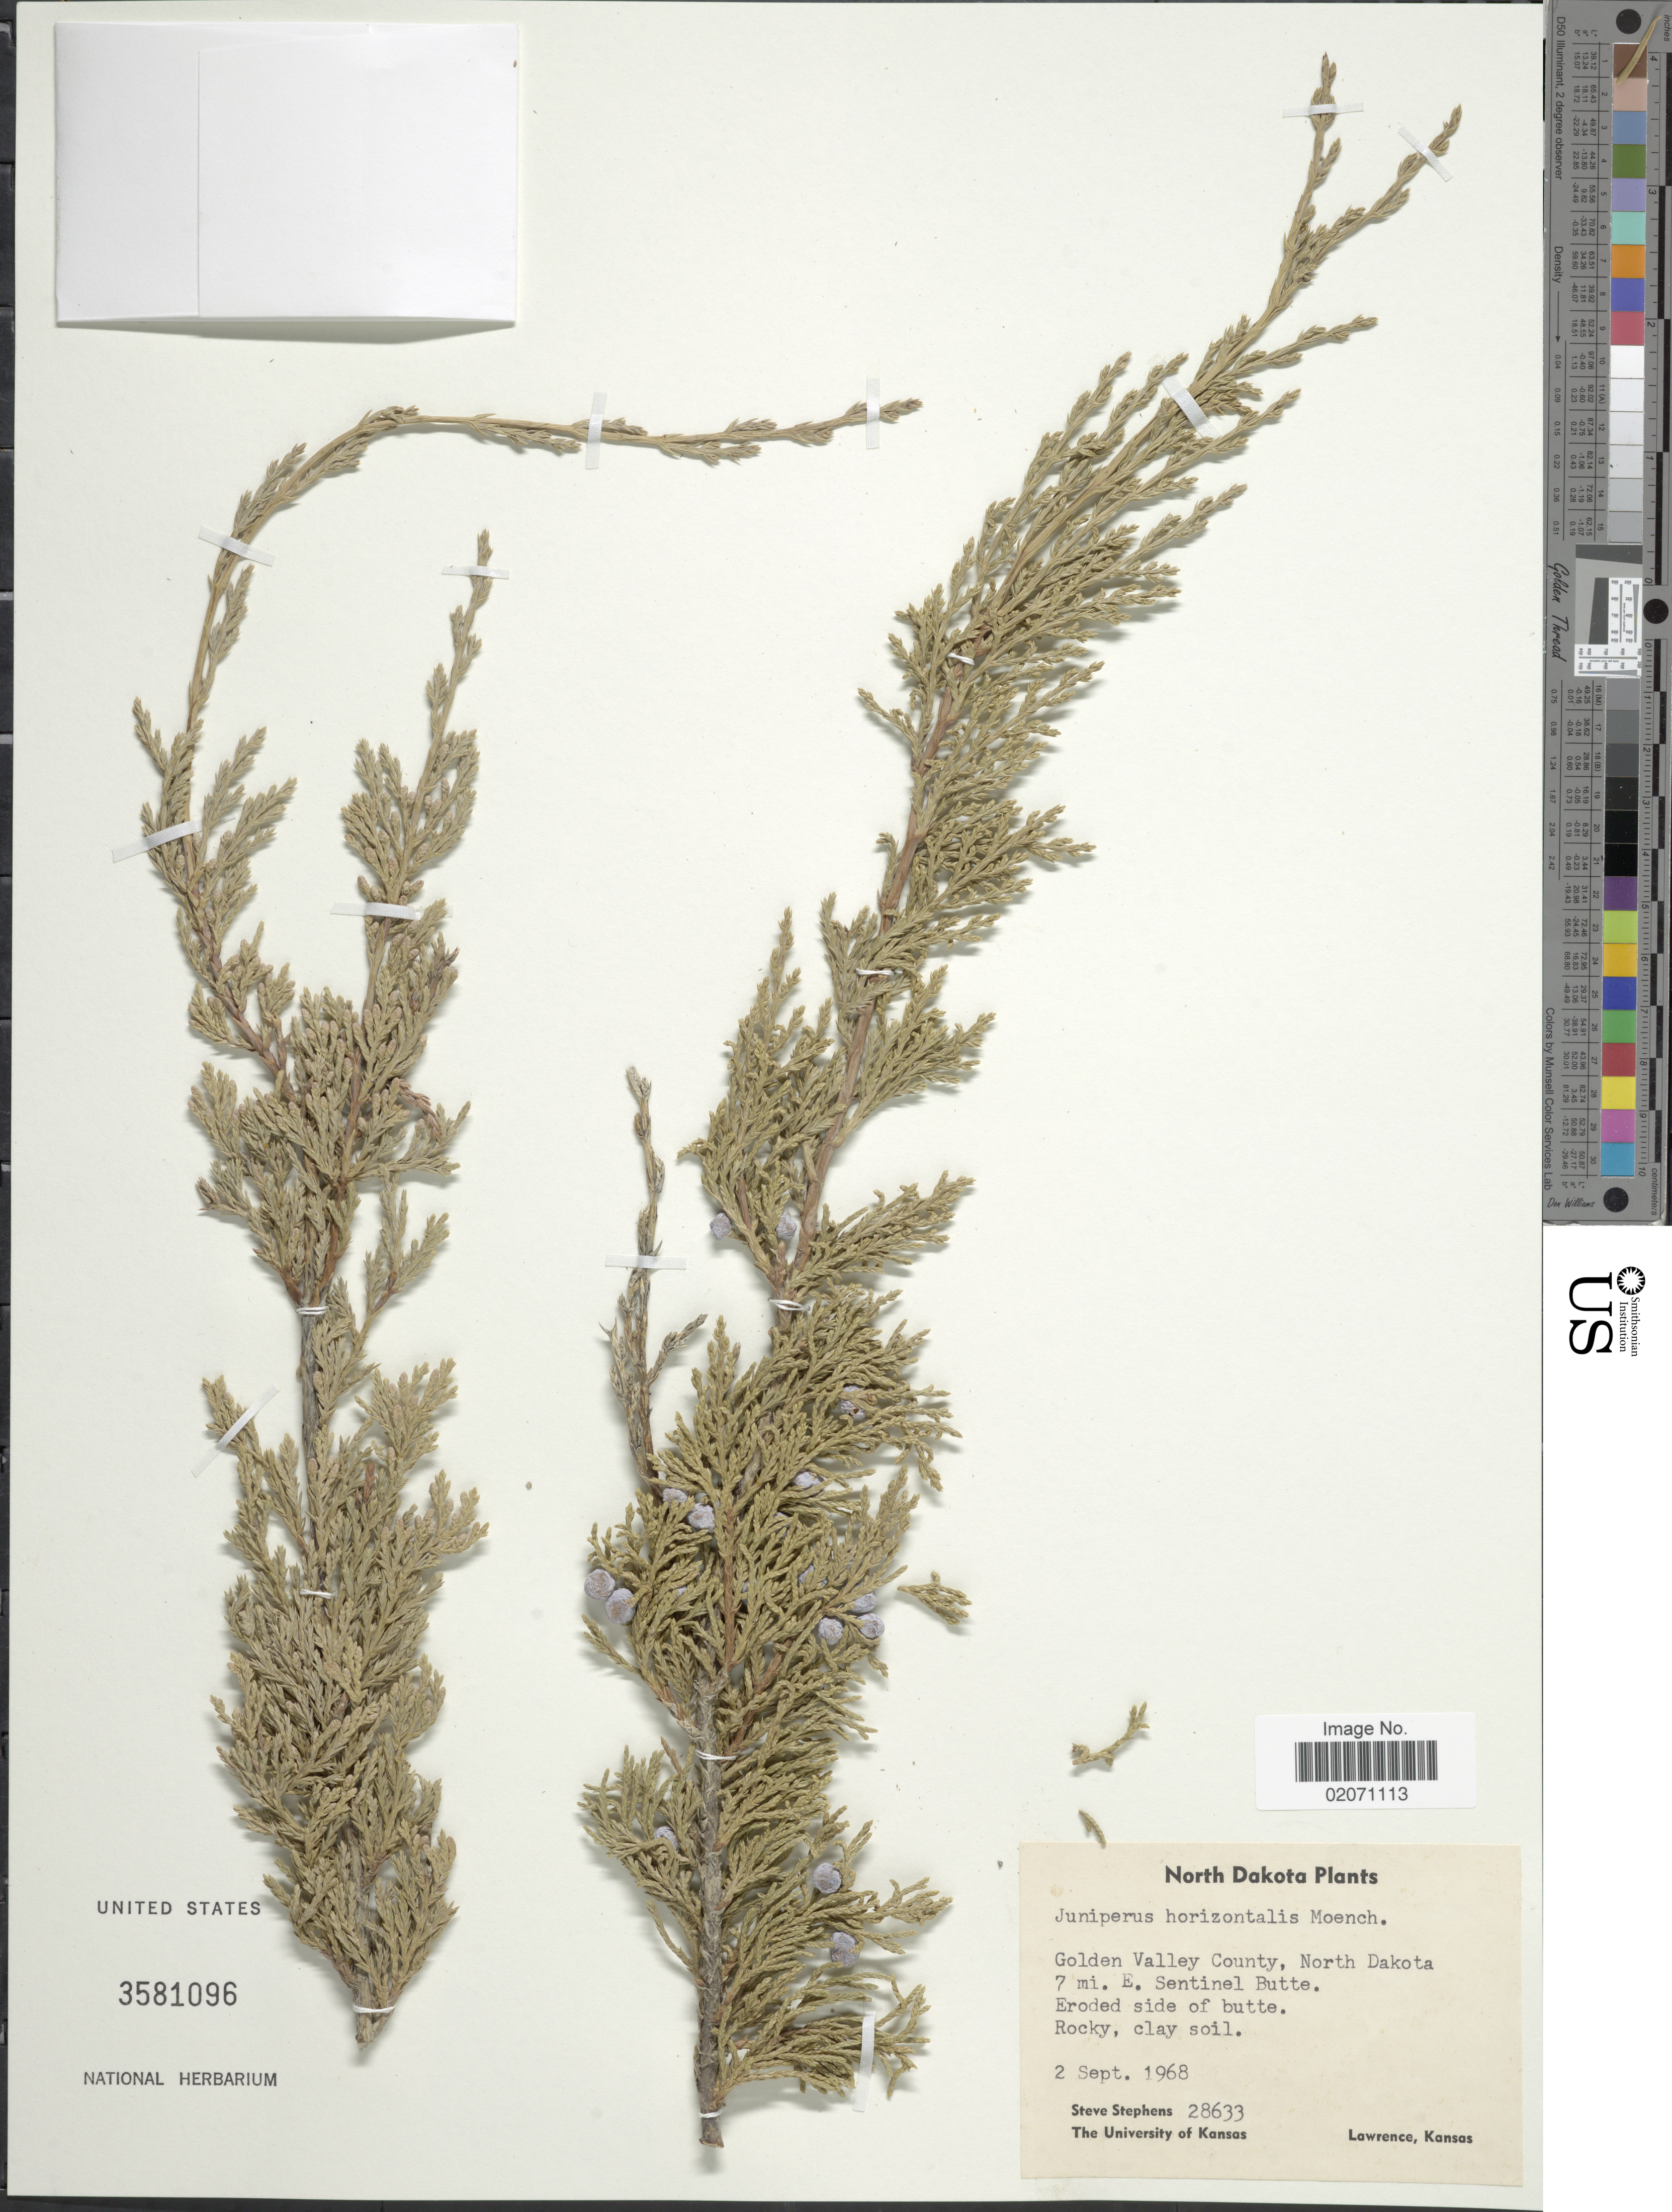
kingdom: Plantae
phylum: Tracheophyta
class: Pinopsida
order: Pinales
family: Cupressaceae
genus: Juniperus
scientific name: Juniperus horizontalis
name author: Moench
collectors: S. Stephens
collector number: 28633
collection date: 1968-09-02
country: United States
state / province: North Dakota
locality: Golden Valley County, North Dakota, 7 mi. E. Sentinel Butte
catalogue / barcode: US 3581096